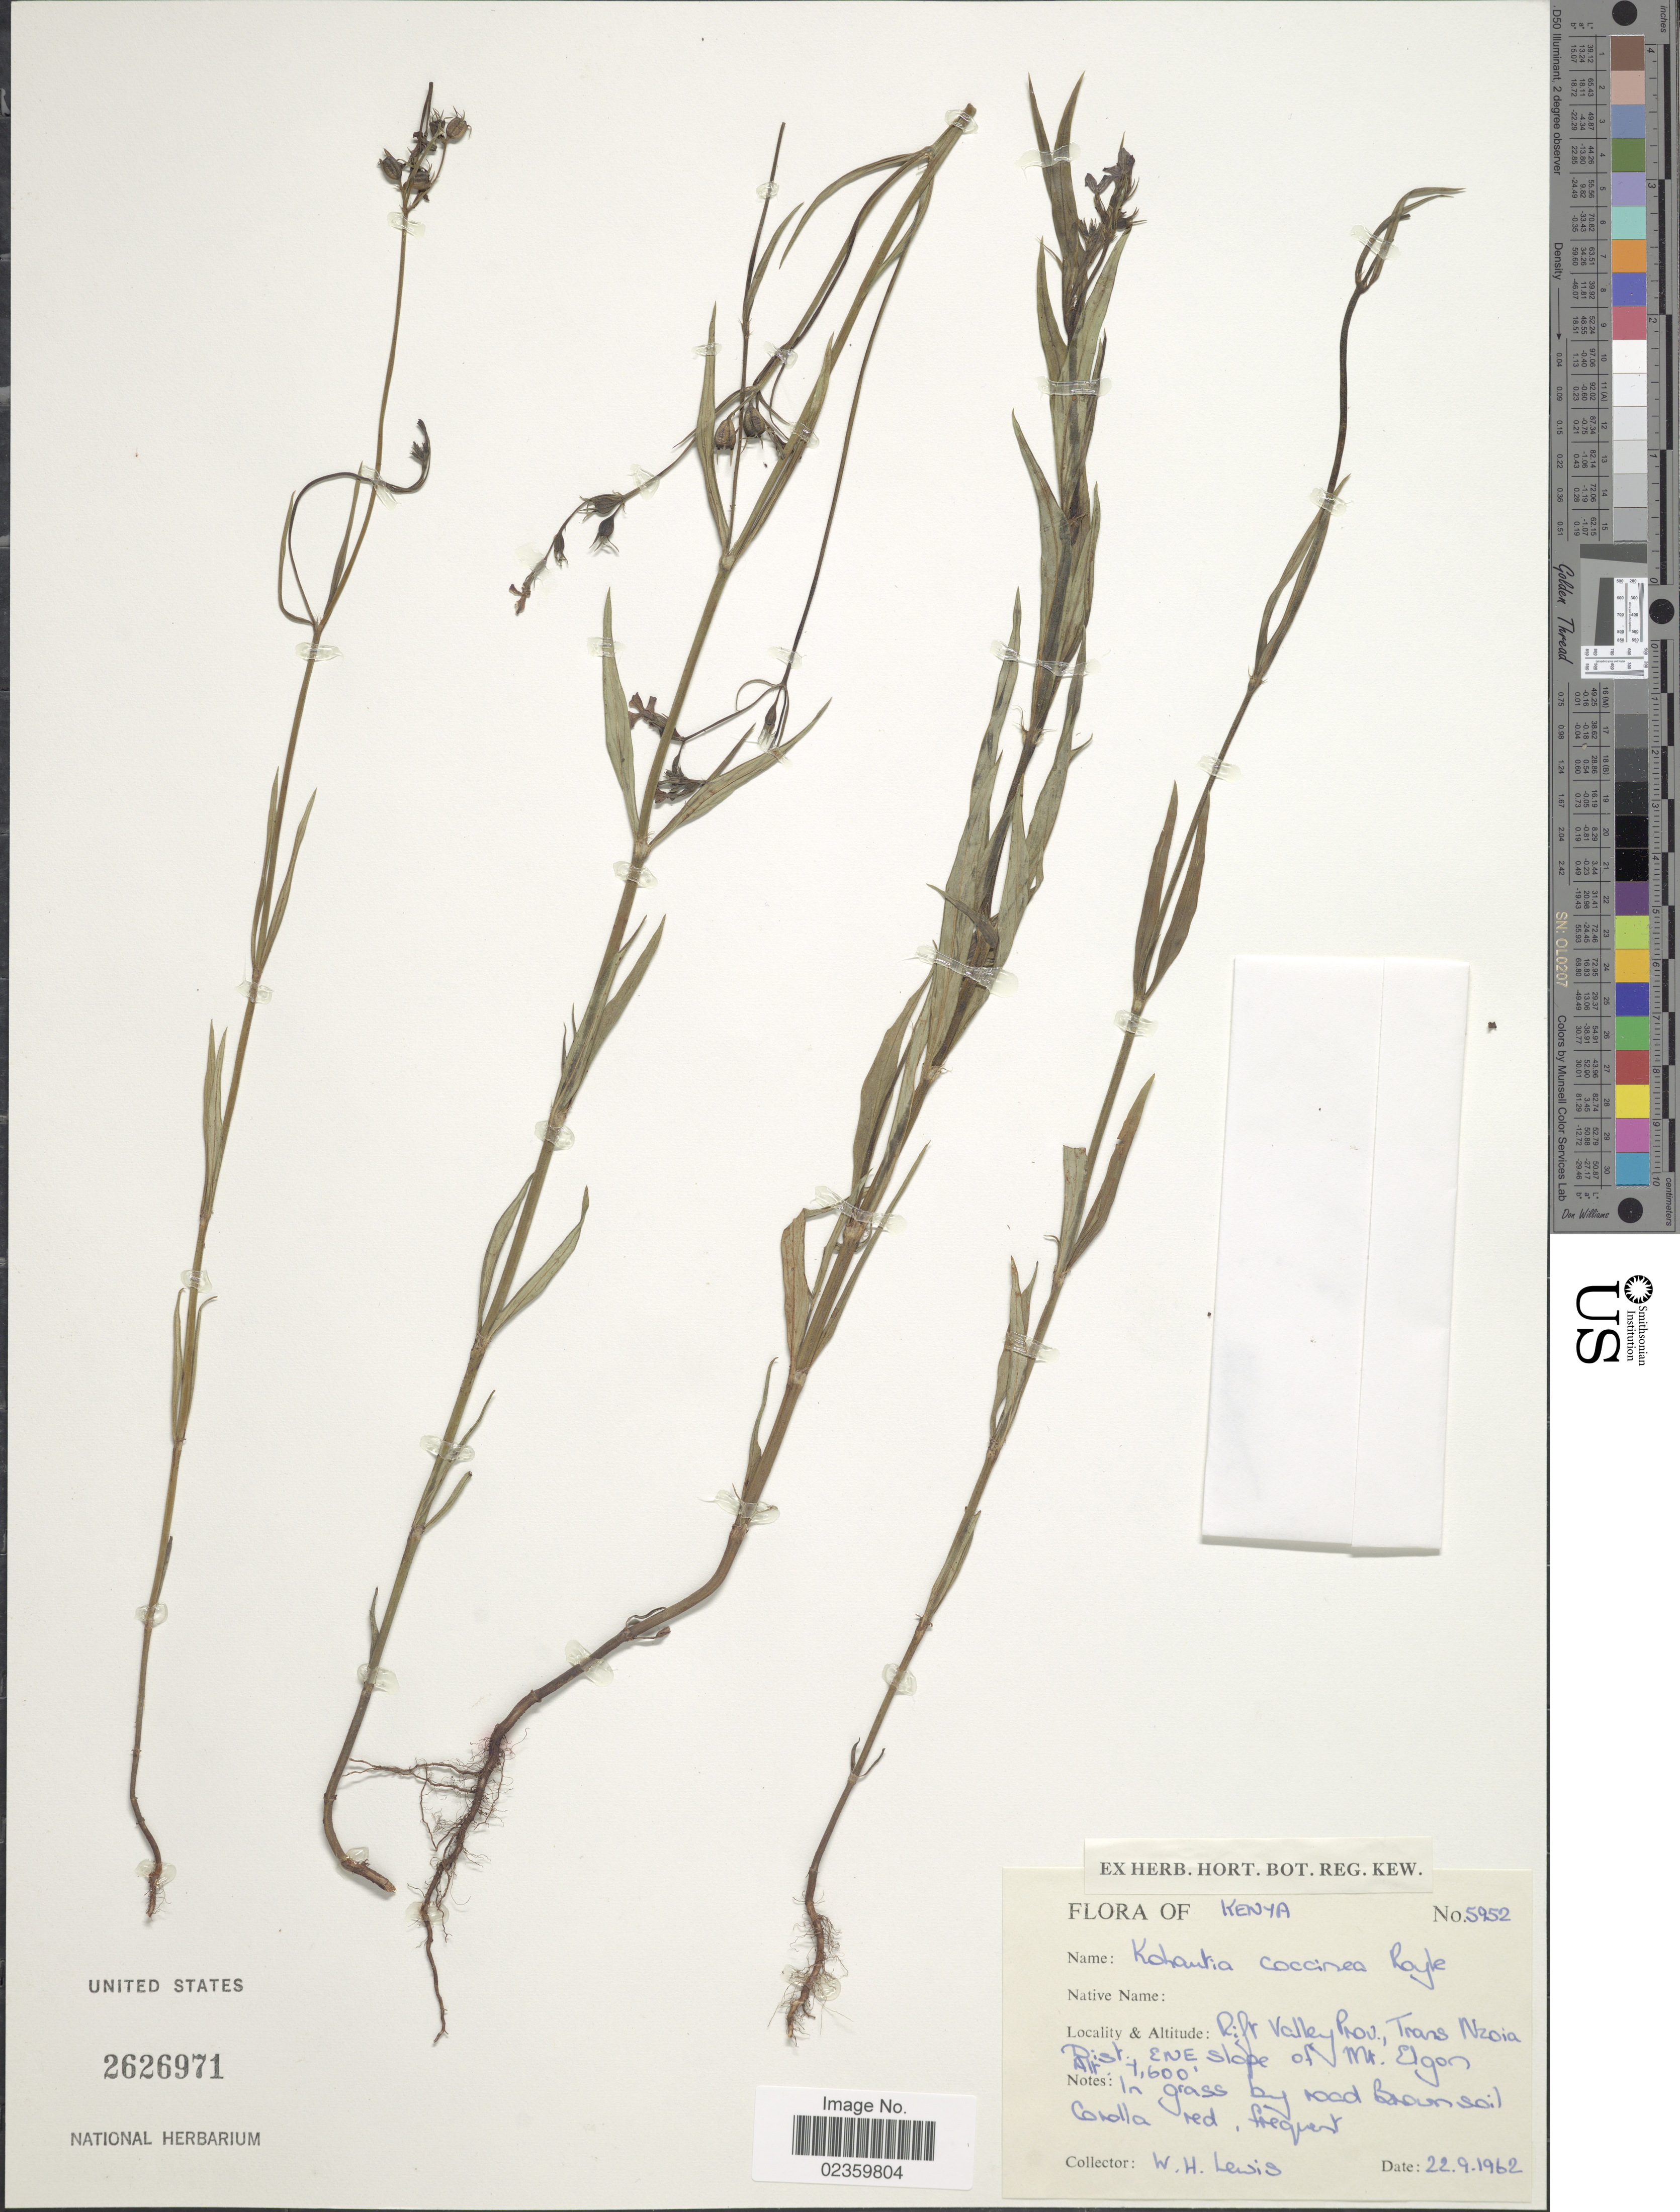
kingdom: Plantae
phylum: Tracheophyta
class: Magnoliopsida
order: Gentianales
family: Rubiaceae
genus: Kohautia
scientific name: Kohautia coccinea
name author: Royle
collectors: W. H. Lewis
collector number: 5952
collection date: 1962-09-22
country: Kenya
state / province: Trans Nzoia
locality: Rift Valley Prov., Trans Nzoia Dist., ENE slope of Mt. Elgon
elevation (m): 488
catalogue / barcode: US 2626971